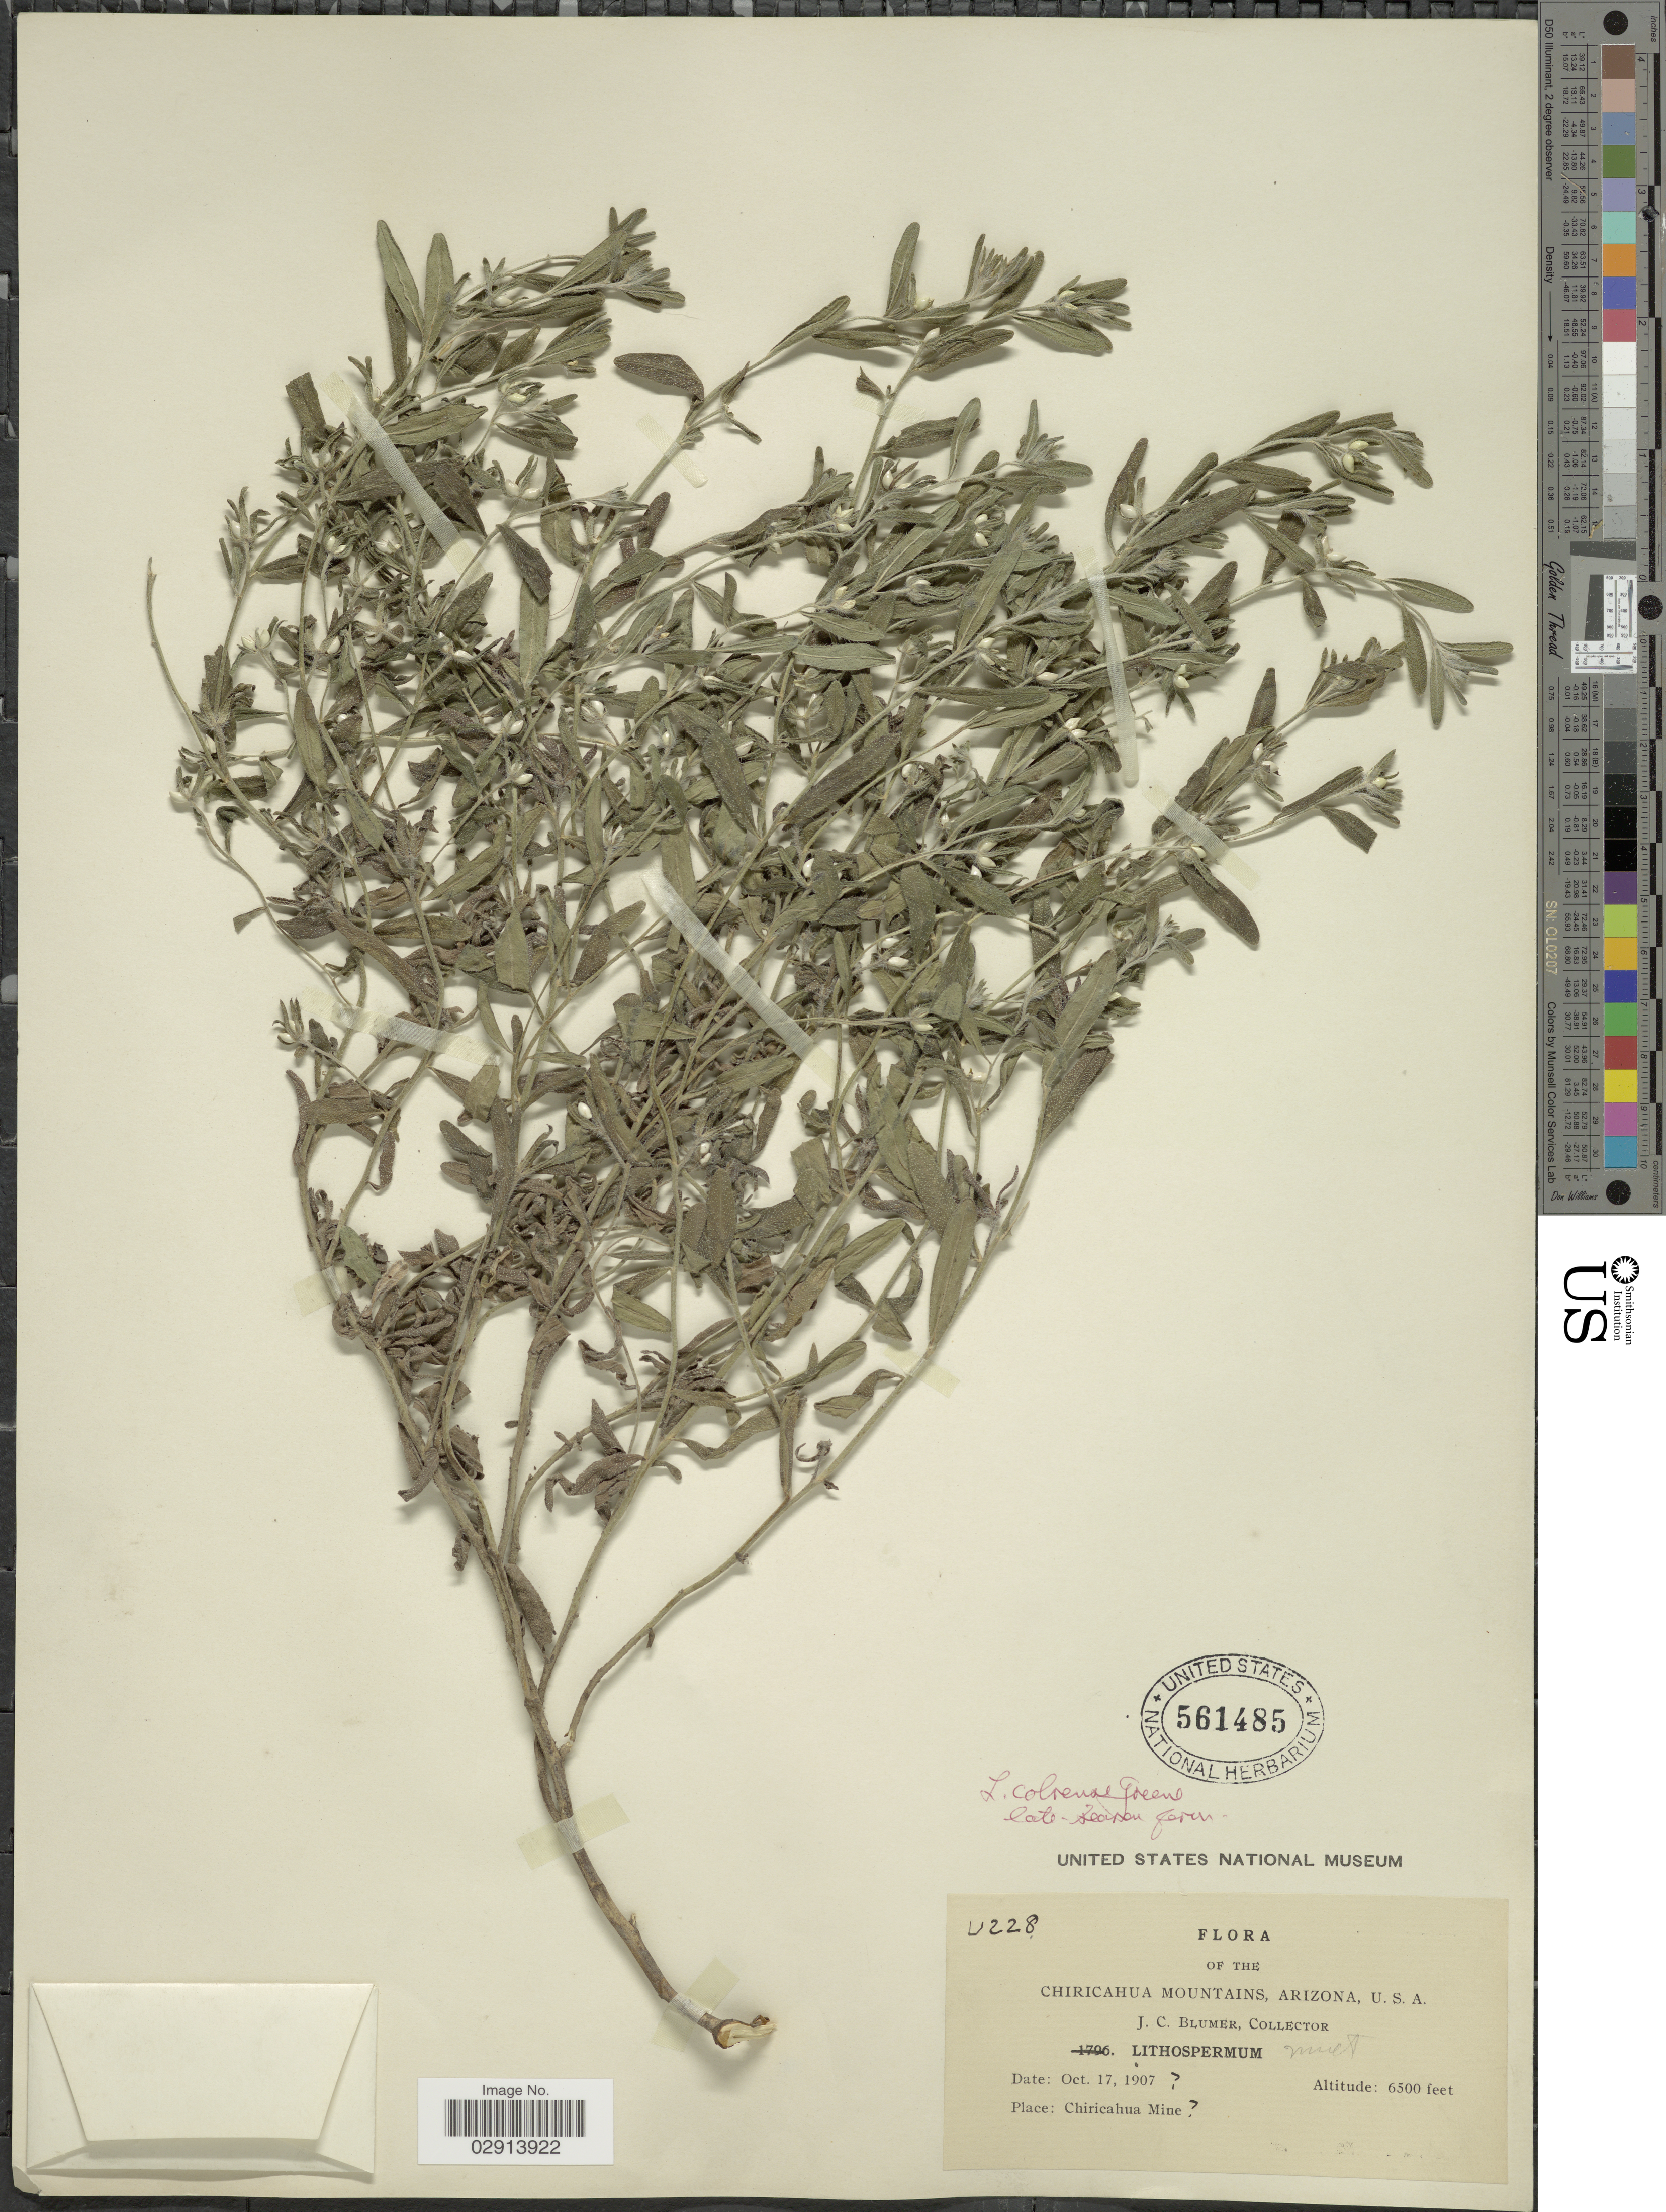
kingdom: Plantae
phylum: Tracheophyta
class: Magnoliopsida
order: Boraginales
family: Boraginaceae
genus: Lithospermum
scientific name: Lithospermum cobrense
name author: Greene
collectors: J. C. Blumer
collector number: U228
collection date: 1907-10-17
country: United States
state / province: Arizona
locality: Chiricahua Mountains. Hiricahua Mine [unsure placement]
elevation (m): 1981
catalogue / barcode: US 561485